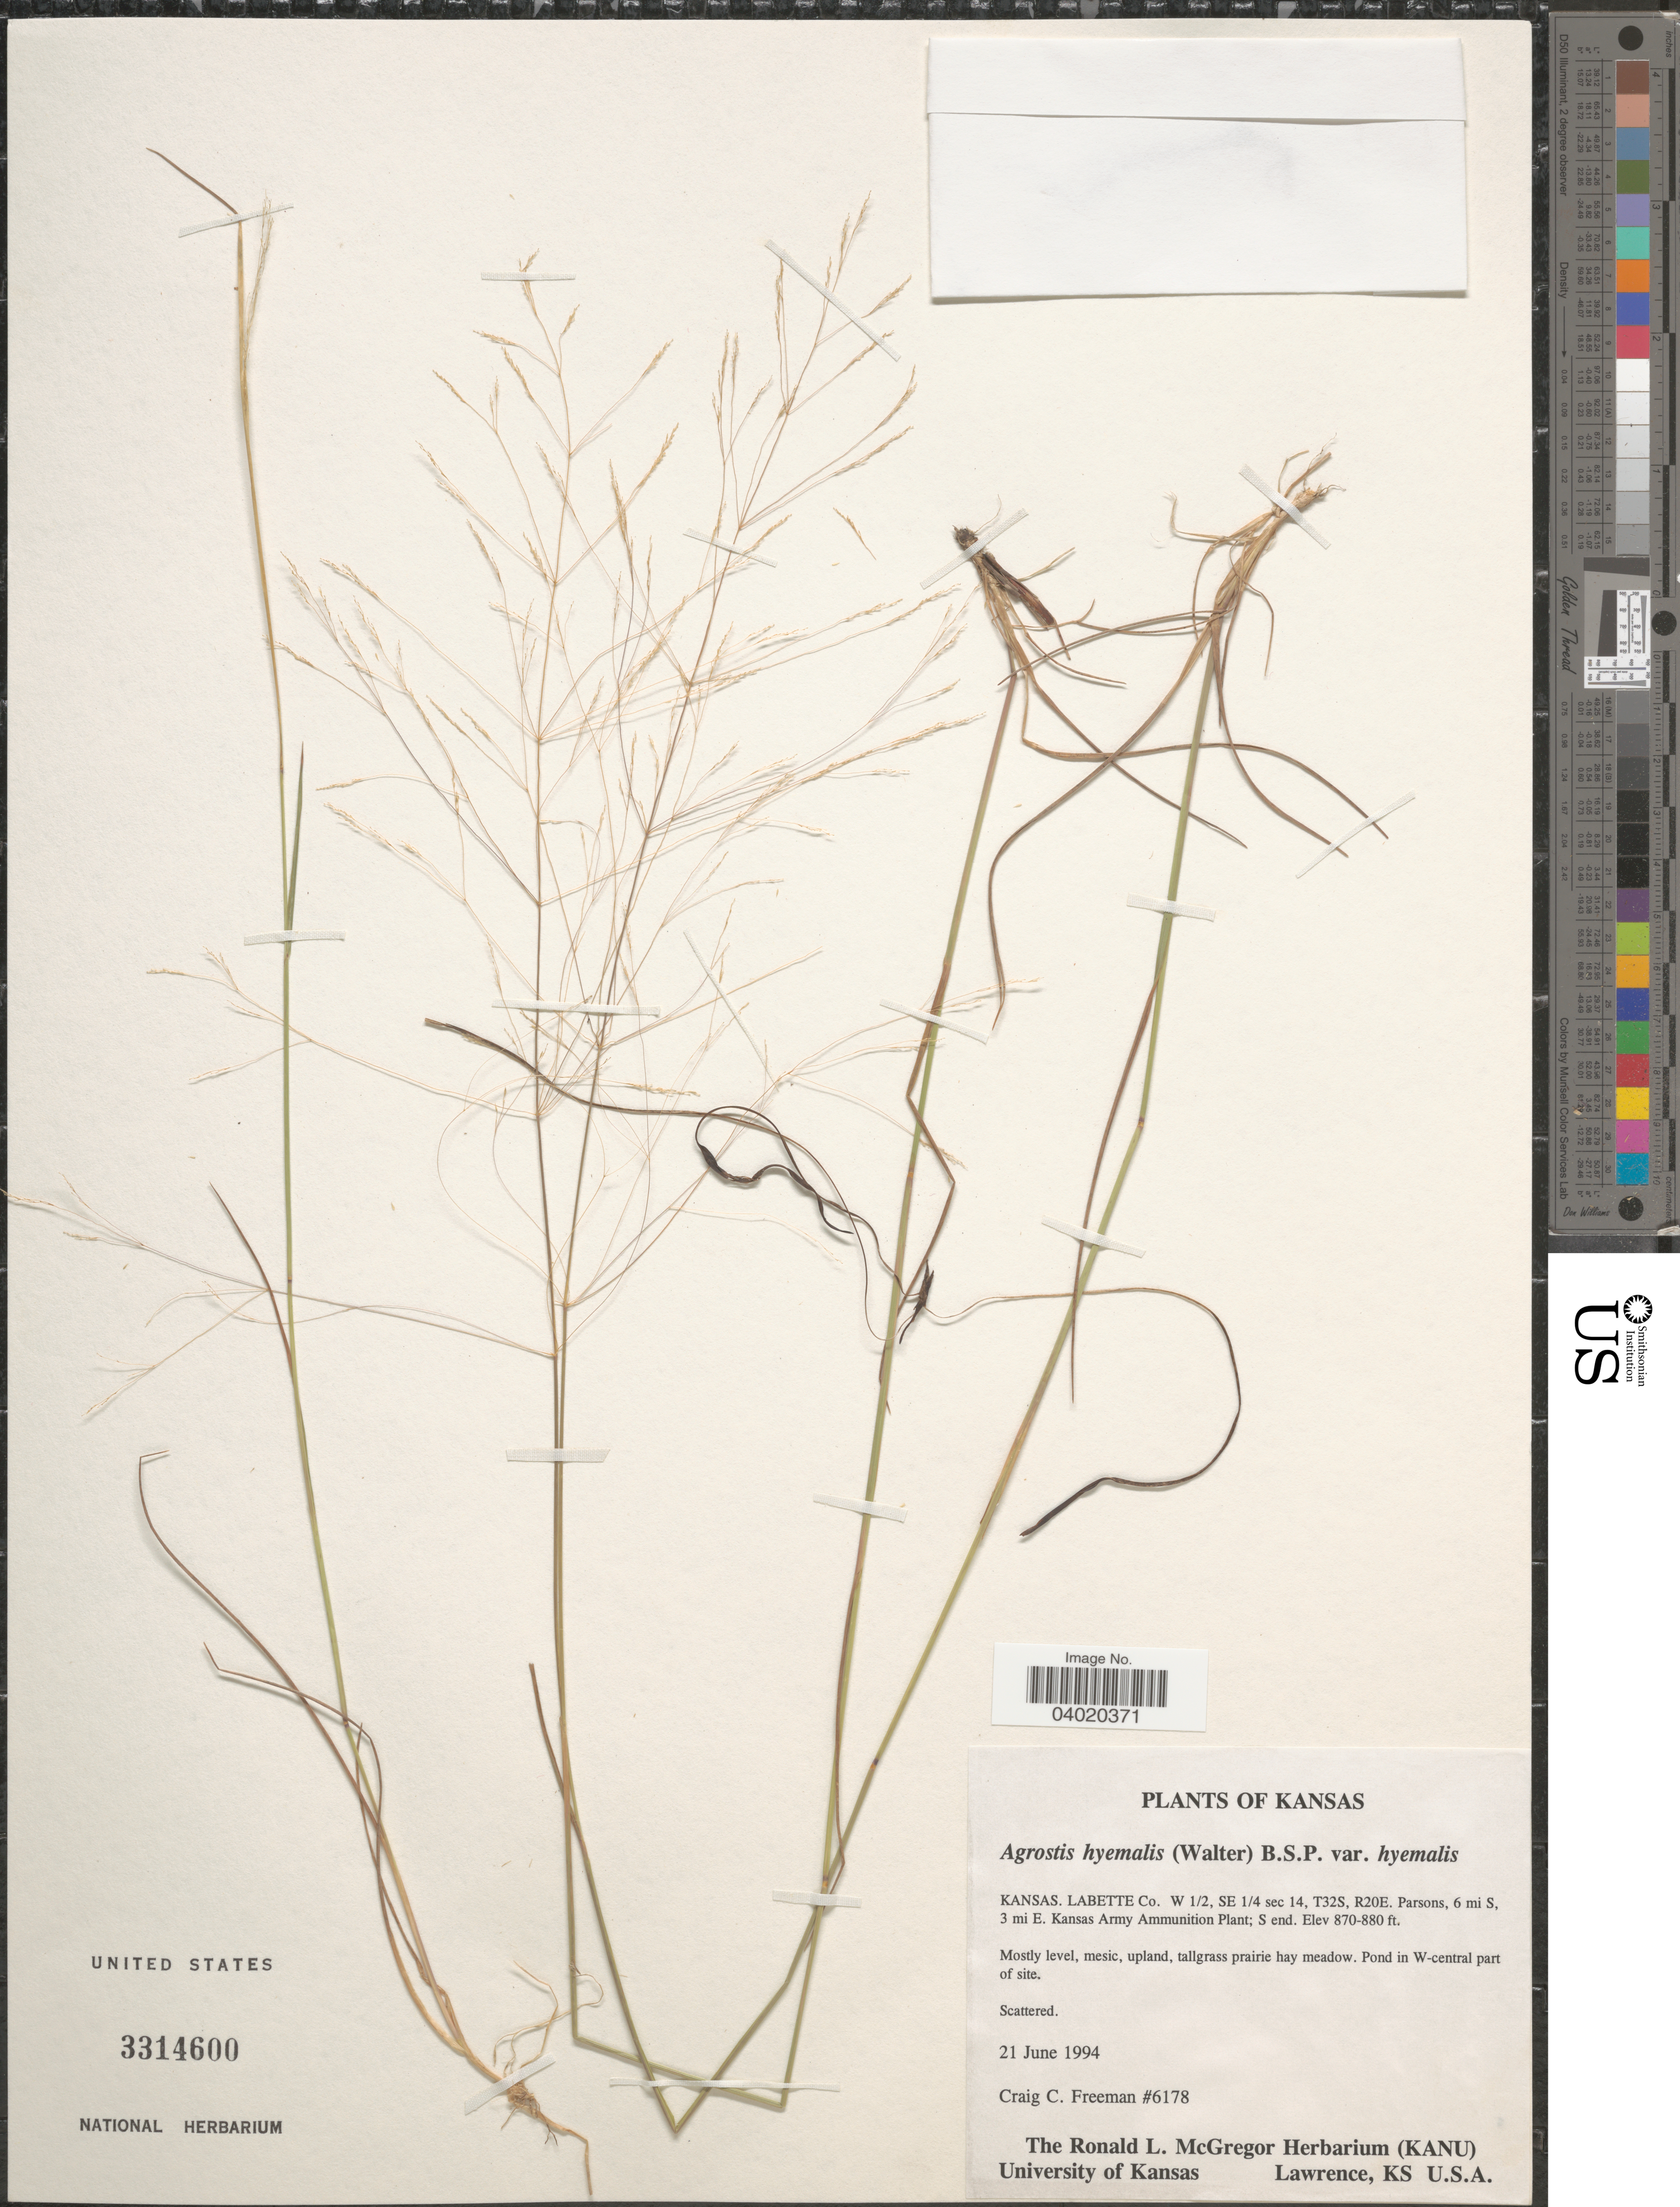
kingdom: Plantae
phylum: Tracheophyta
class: Liliopsida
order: Poales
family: Poaceae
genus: Agrostis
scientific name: Agrostis hyemalis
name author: (Walter) Britton et al.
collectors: C. C. Freeman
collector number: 6178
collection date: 1994-06-21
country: United States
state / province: Kansas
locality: Labette Co. W 1/2, SE 1/4 sec 14, T32S, R20E. Parsons, 6 mi S, 3 mi E. Kansas Army Ammunition Plant; S end. Pond in W-central part of site.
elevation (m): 265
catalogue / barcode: US 3314600